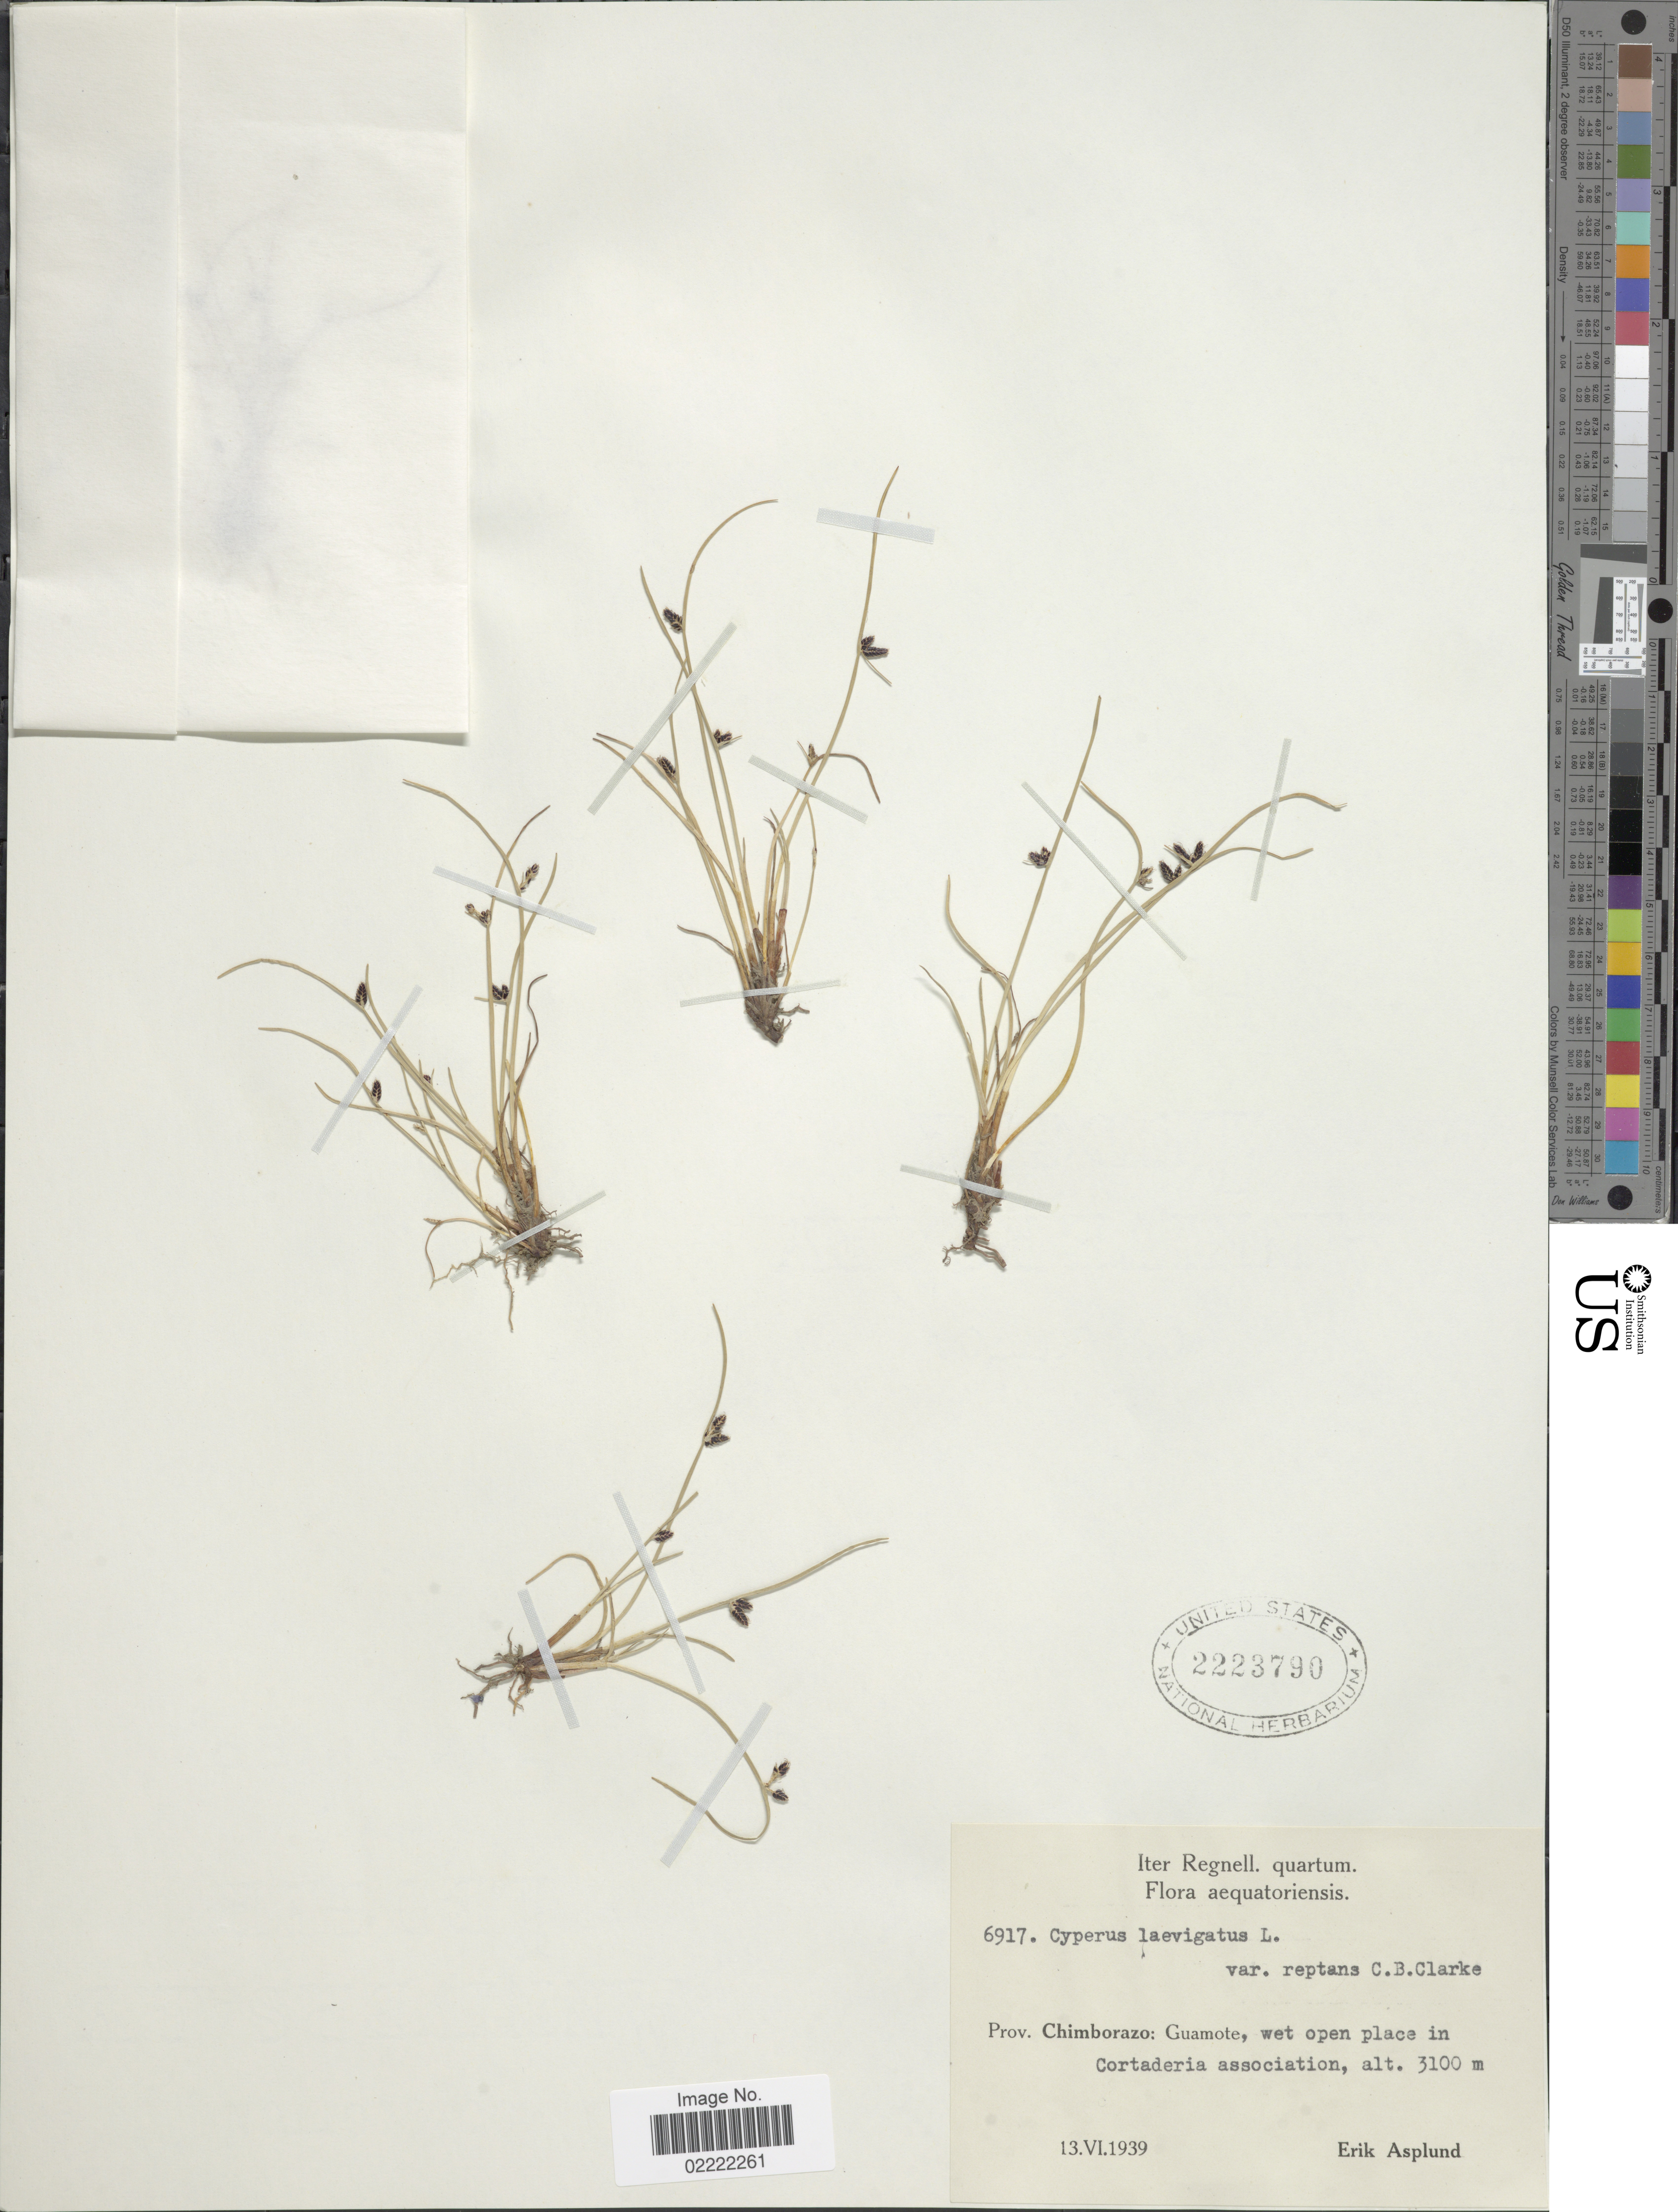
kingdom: Plantae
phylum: Tracheophyta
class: Liliopsida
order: Poales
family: Cyperaceae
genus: Cyperus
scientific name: Cyperus laevigatus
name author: L.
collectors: E. Asplund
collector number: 6917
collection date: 1939-06-13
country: Ecuador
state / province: Chimborazo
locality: Prov. Chimborazo: Guamote, wet open place in Cortaderia association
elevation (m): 3100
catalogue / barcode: US 2223790